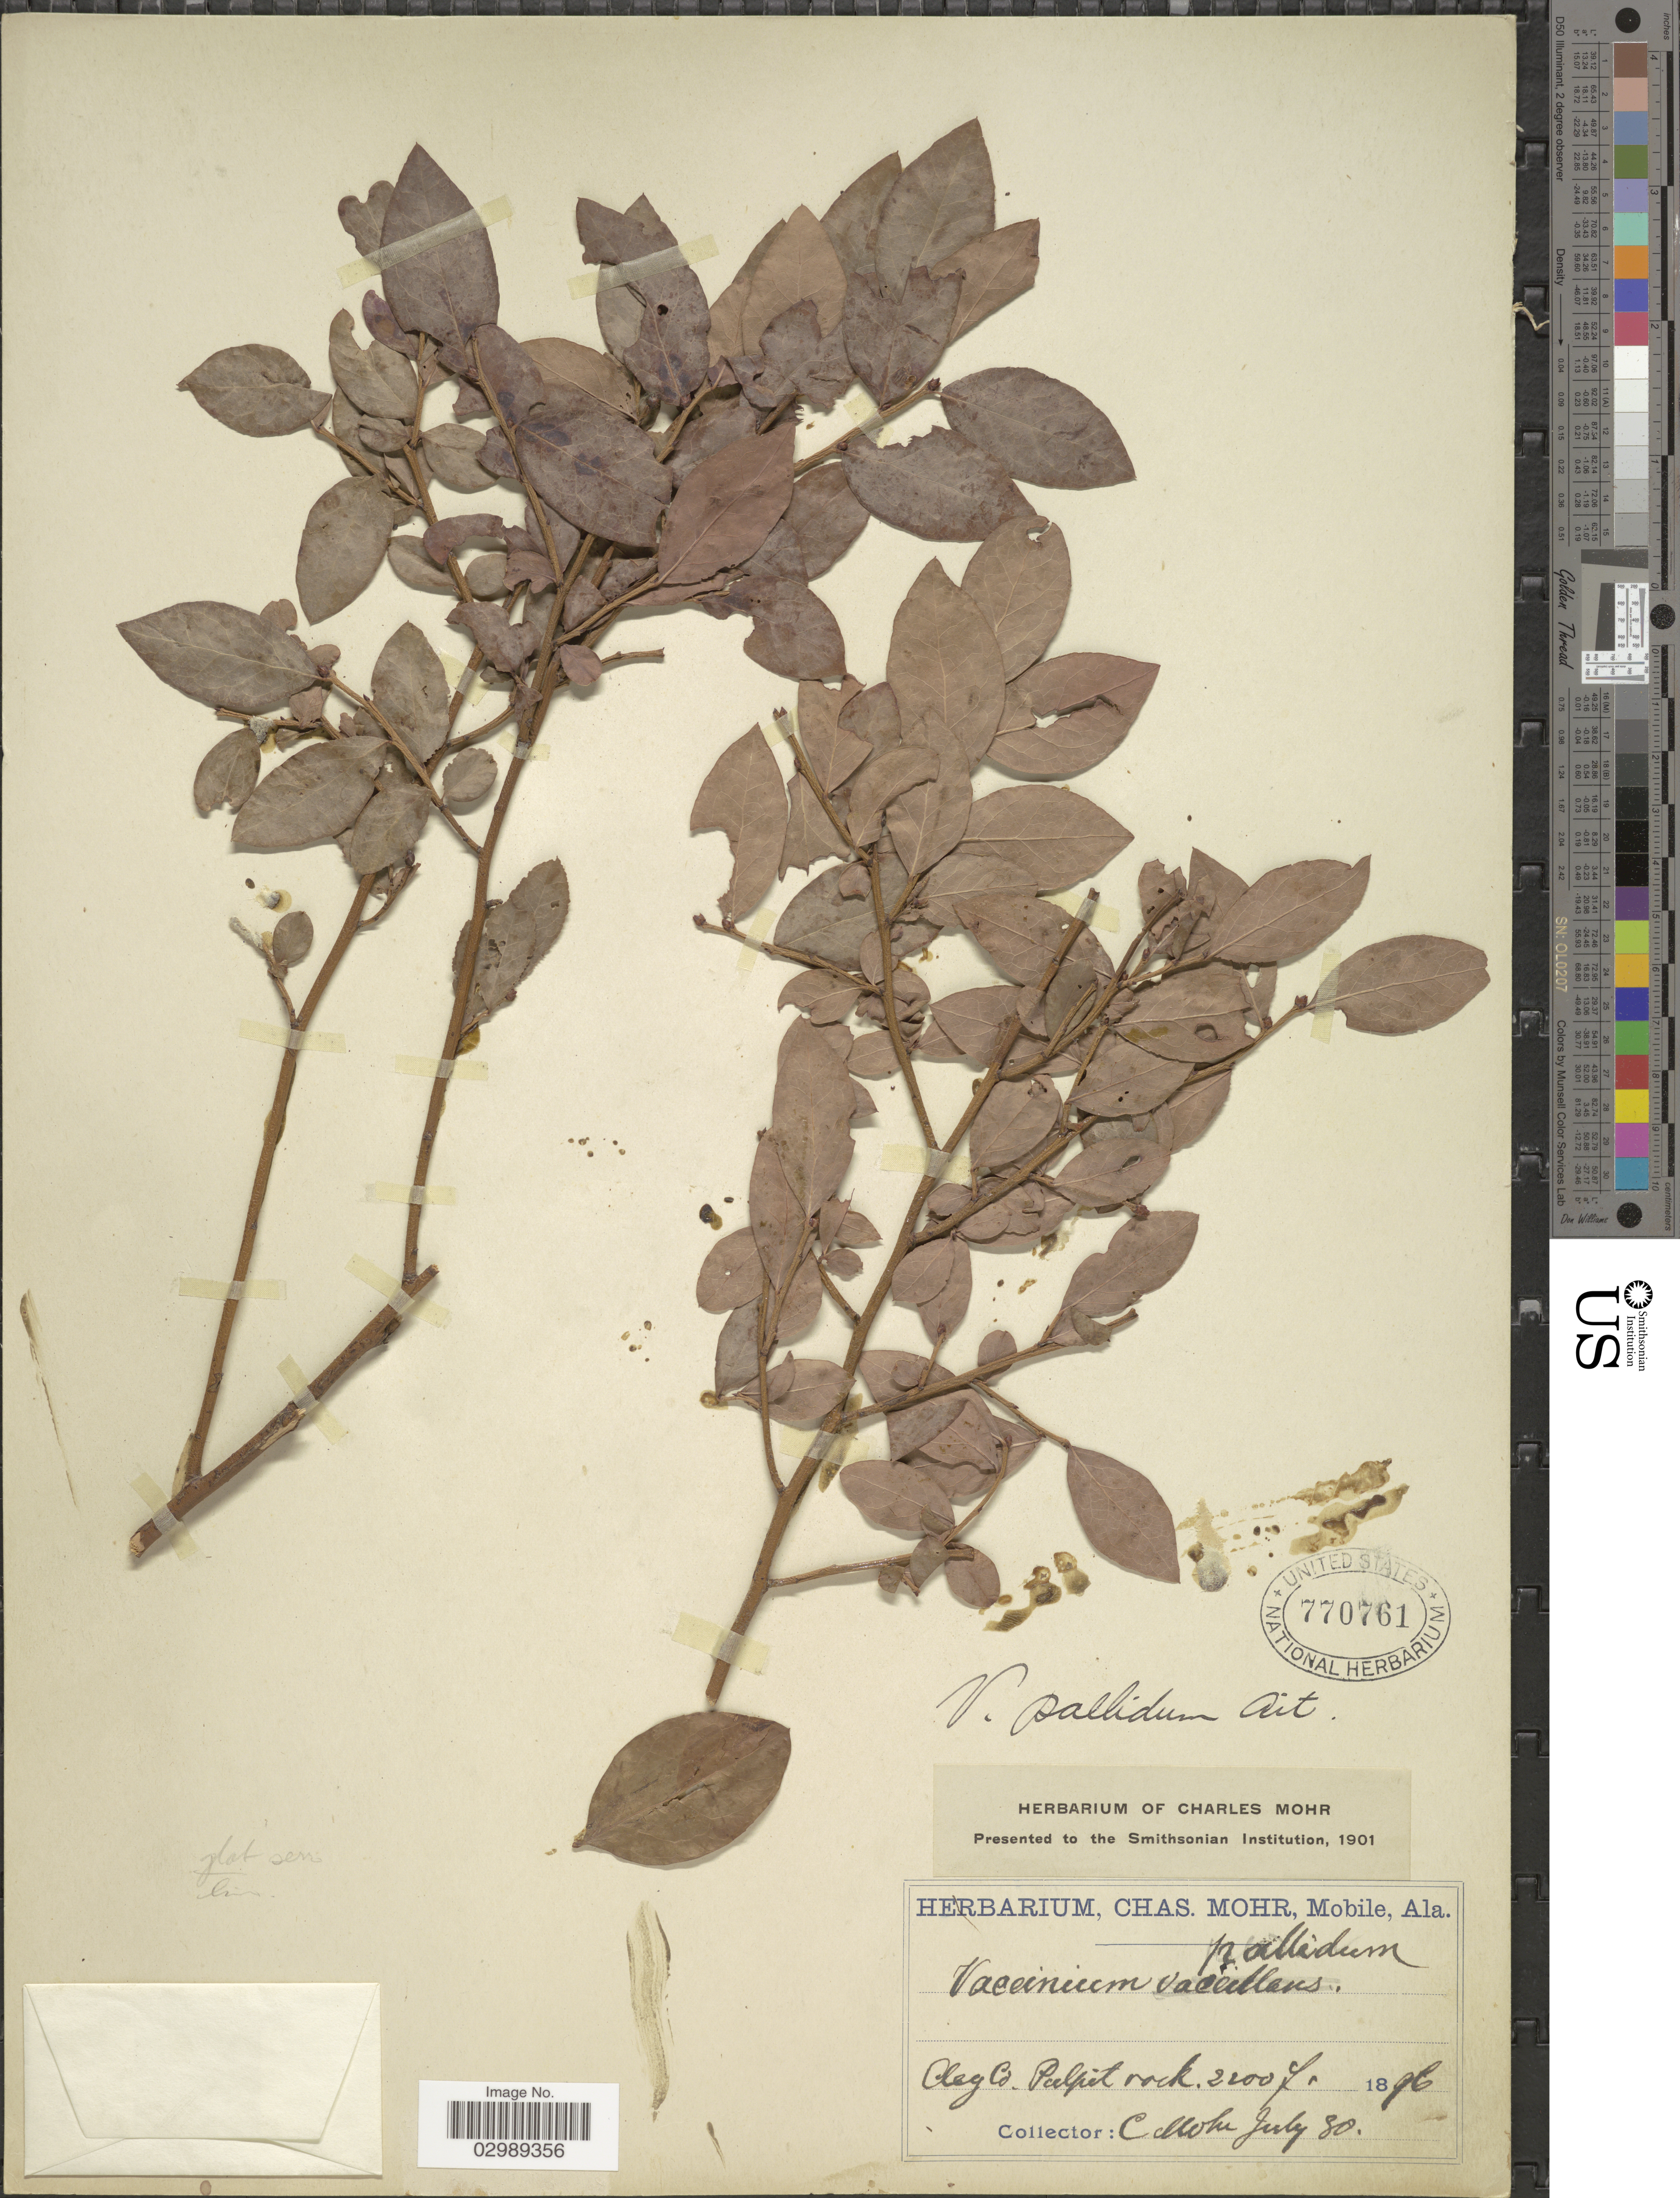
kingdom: Plantae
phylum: Tracheophyta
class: Magnoliopsida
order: Ericales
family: Ericaceae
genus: Vaccinium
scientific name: Vaccinium pallidum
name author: Aiton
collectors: C. T. Mohr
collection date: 1896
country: United States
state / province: Alabama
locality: Clay Co., Pulpit rock.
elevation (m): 671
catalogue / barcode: US 770761